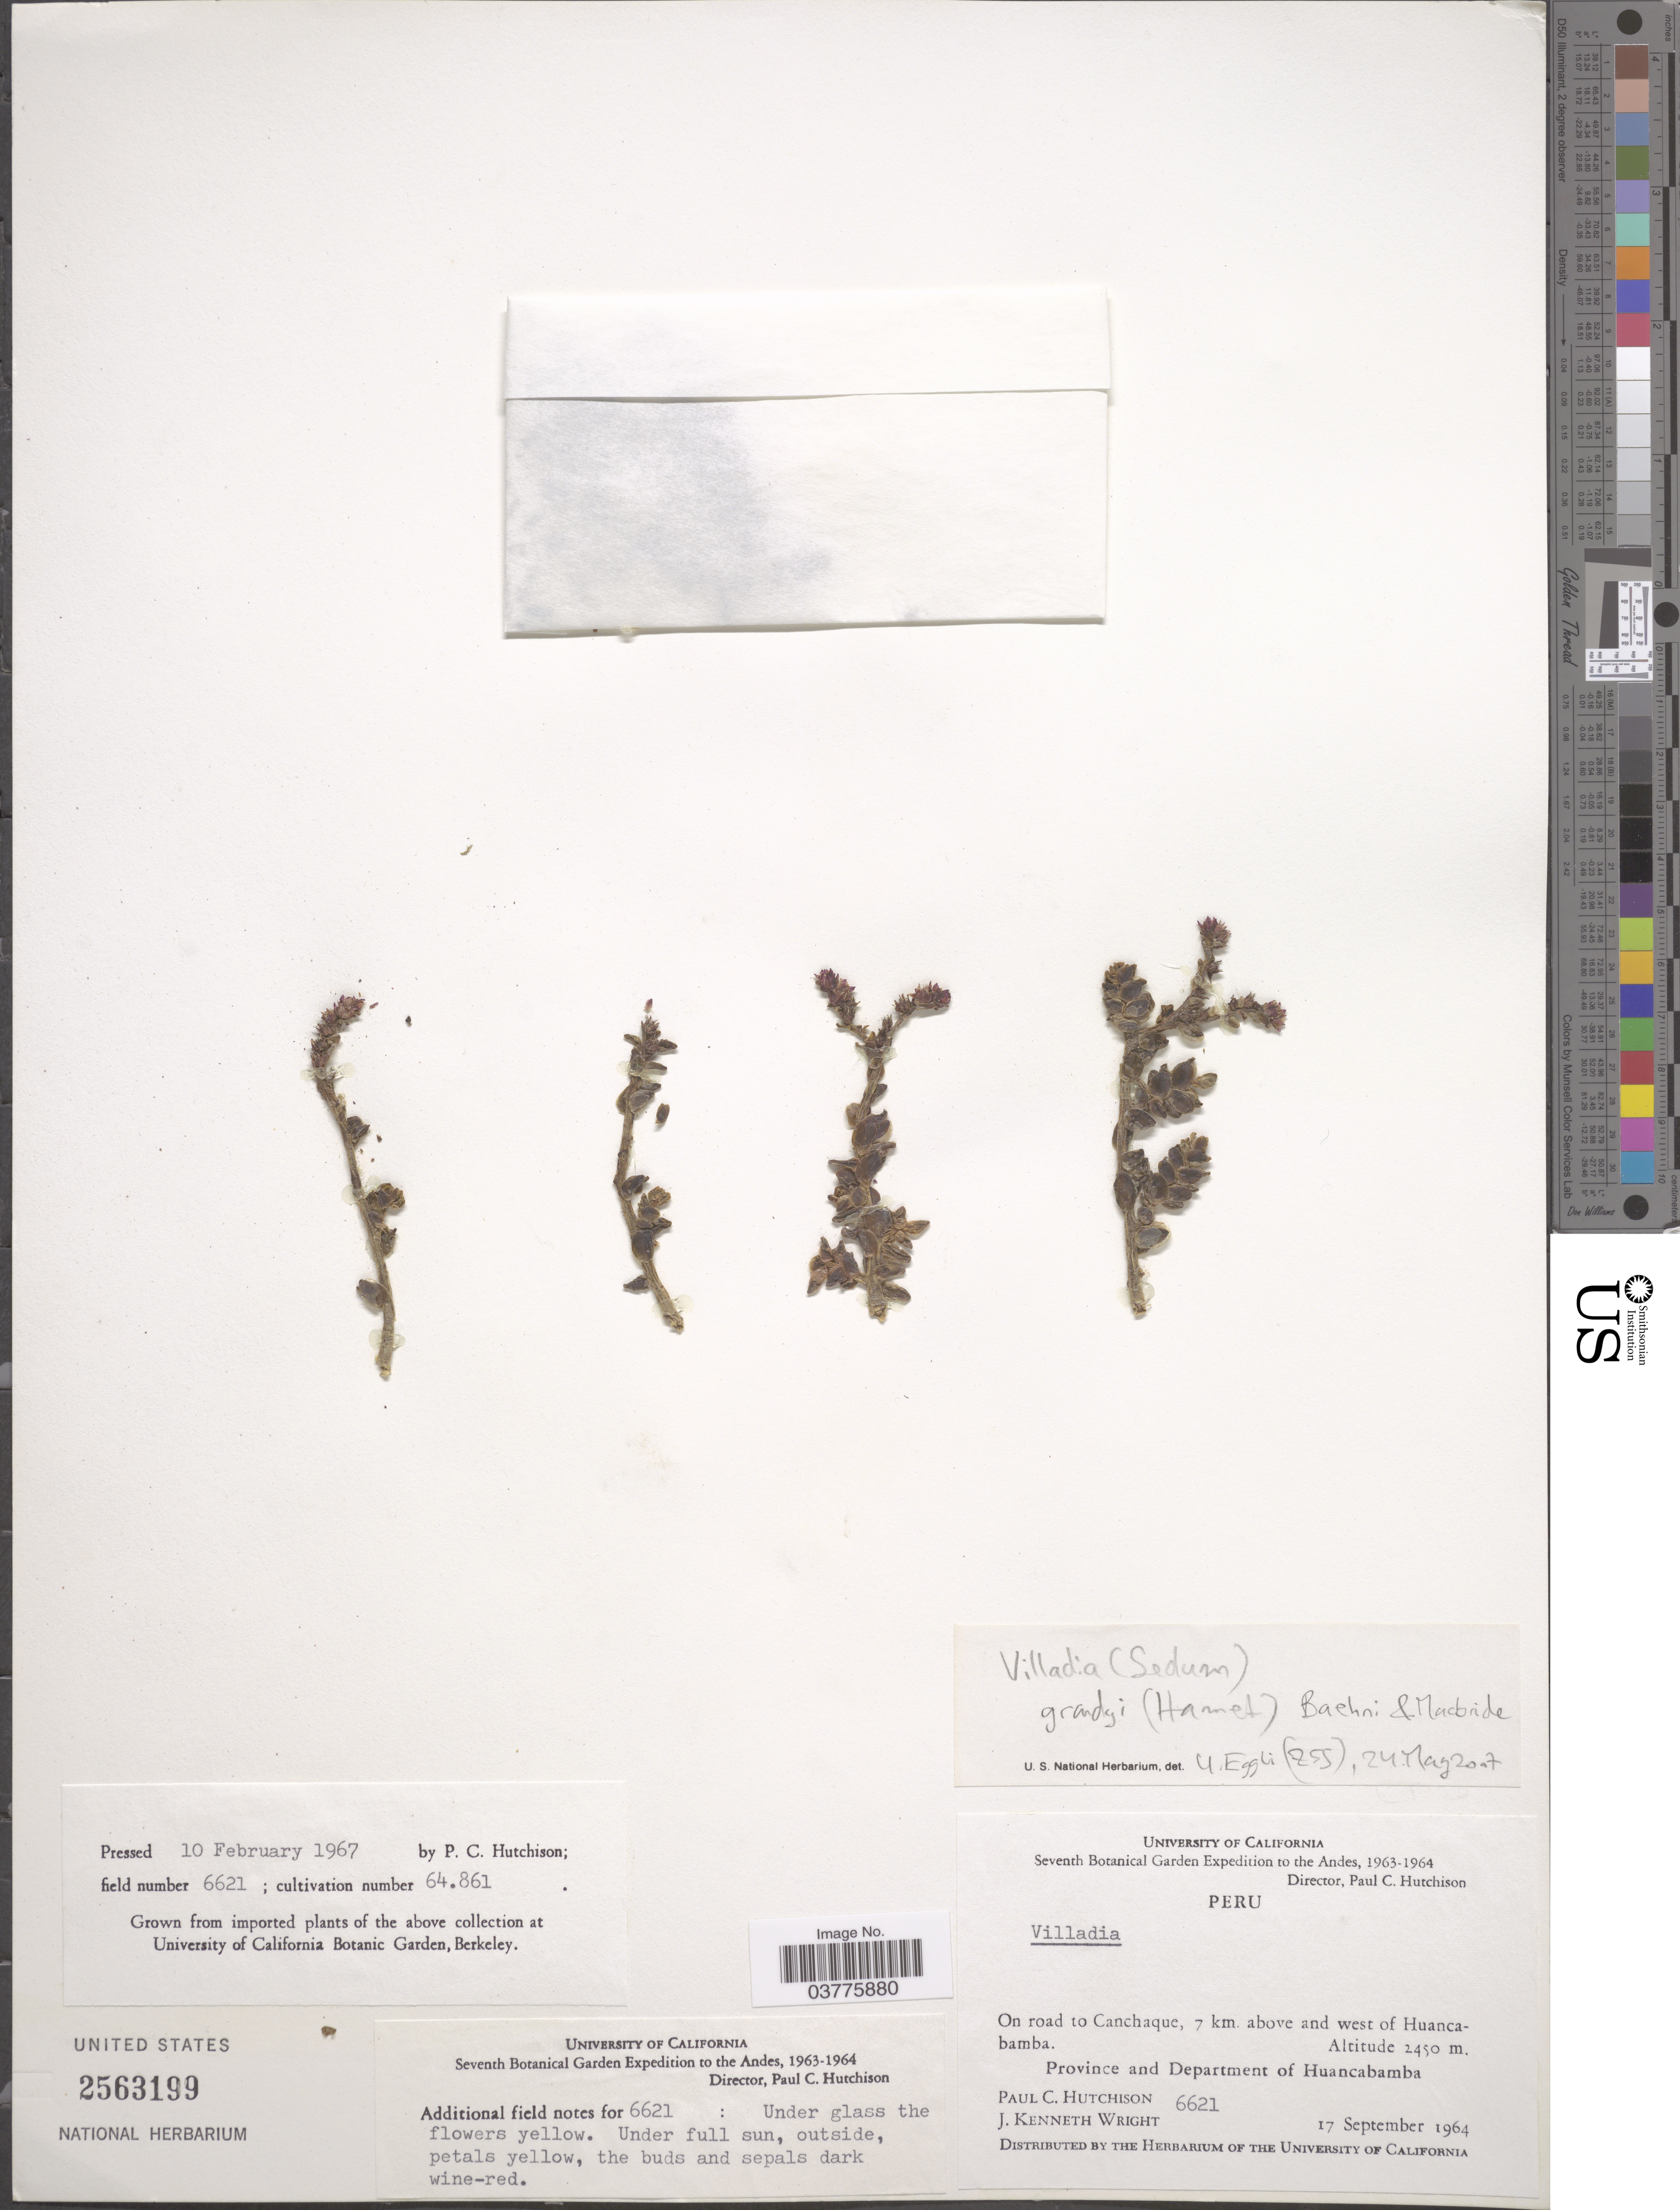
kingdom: Plantae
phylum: Tracheophyta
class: Magnoliopsida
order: Saxifragales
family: Crassulaceae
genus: Sedum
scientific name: Sedum hutchisonii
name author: Kimnach & J.E. Low ex Pino & Cieza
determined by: Pino, Guillermo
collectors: P. C. Hutchison & J. K. Wright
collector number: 6621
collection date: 1964-09-17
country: Peru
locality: The Andes. On road to Canchaque, 7 km. above and west of Huancabamba. Province and Department of Huancabamba.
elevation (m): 2450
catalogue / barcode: US 2563199